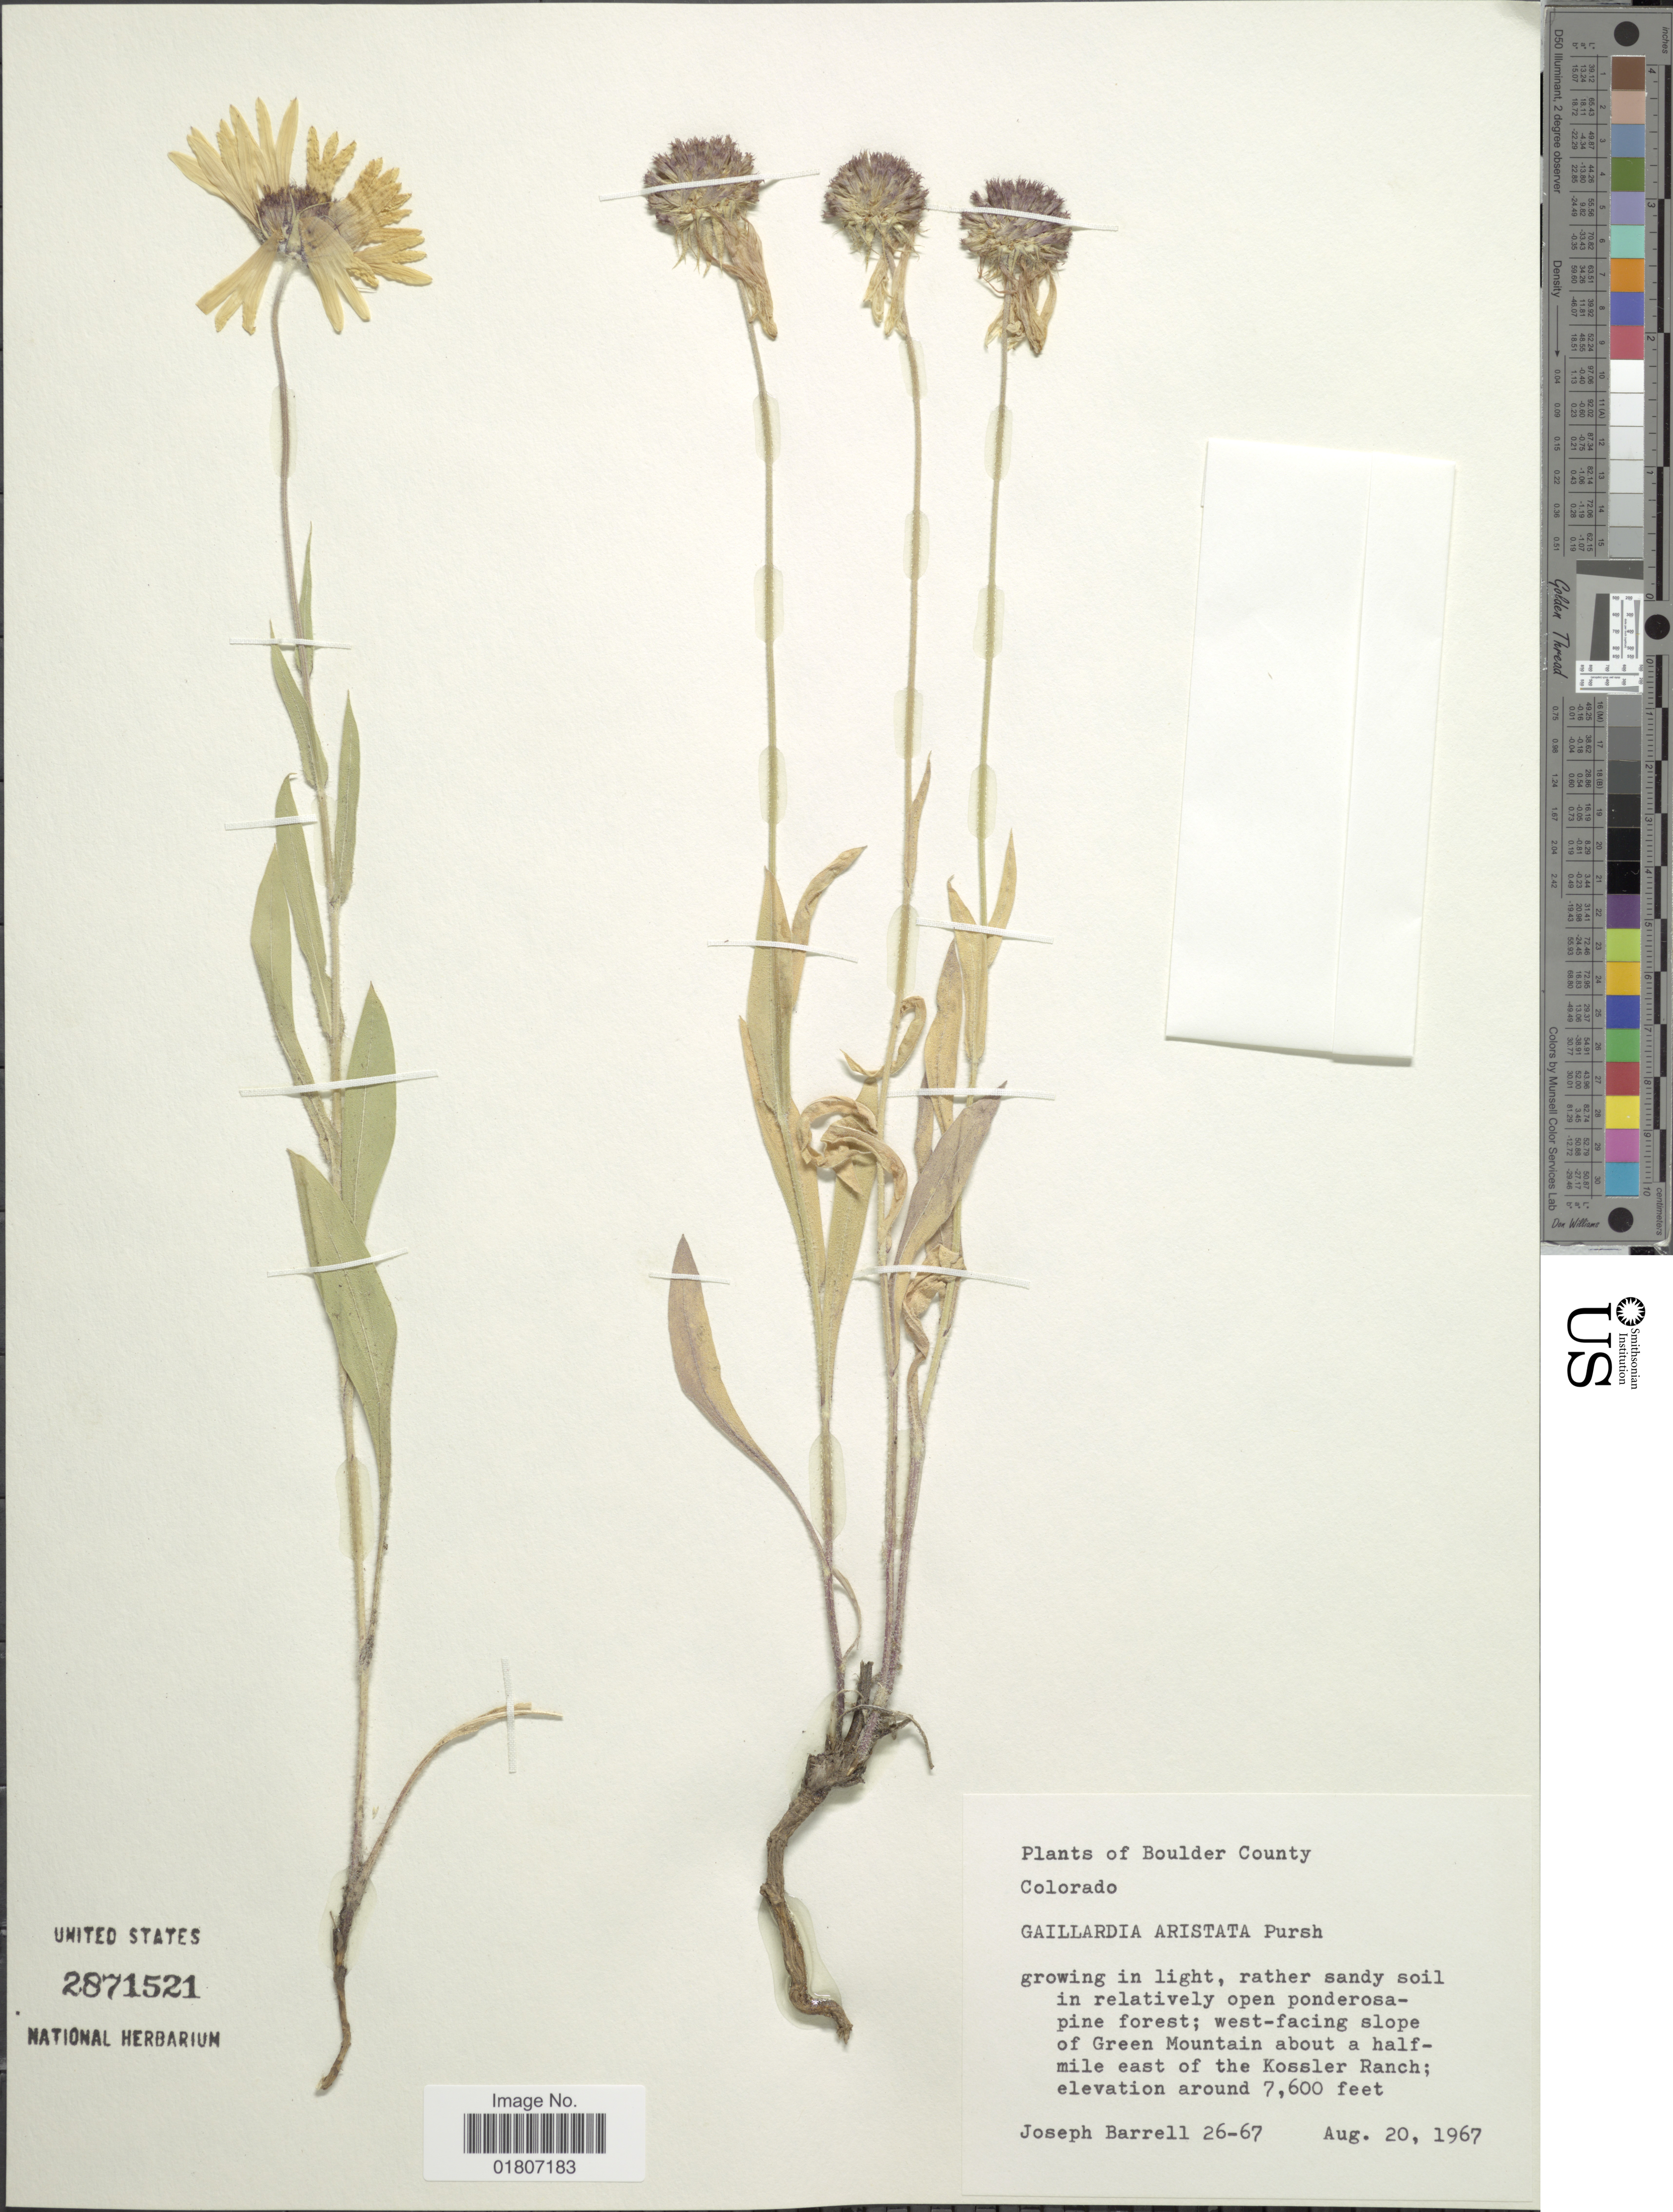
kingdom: Plantae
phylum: Tracheophyta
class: Magnoliopsida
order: Asterales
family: Asteraceae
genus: Gaillardia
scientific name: Gaillardia aristata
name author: Pursh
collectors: J. Barrell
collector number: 26-67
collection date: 1967-08-20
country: United States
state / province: Colorado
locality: Boulder County. west-facing slope of Green Mountain about a half-mile east of the Kossler Ranch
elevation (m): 2316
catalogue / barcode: US 2871521